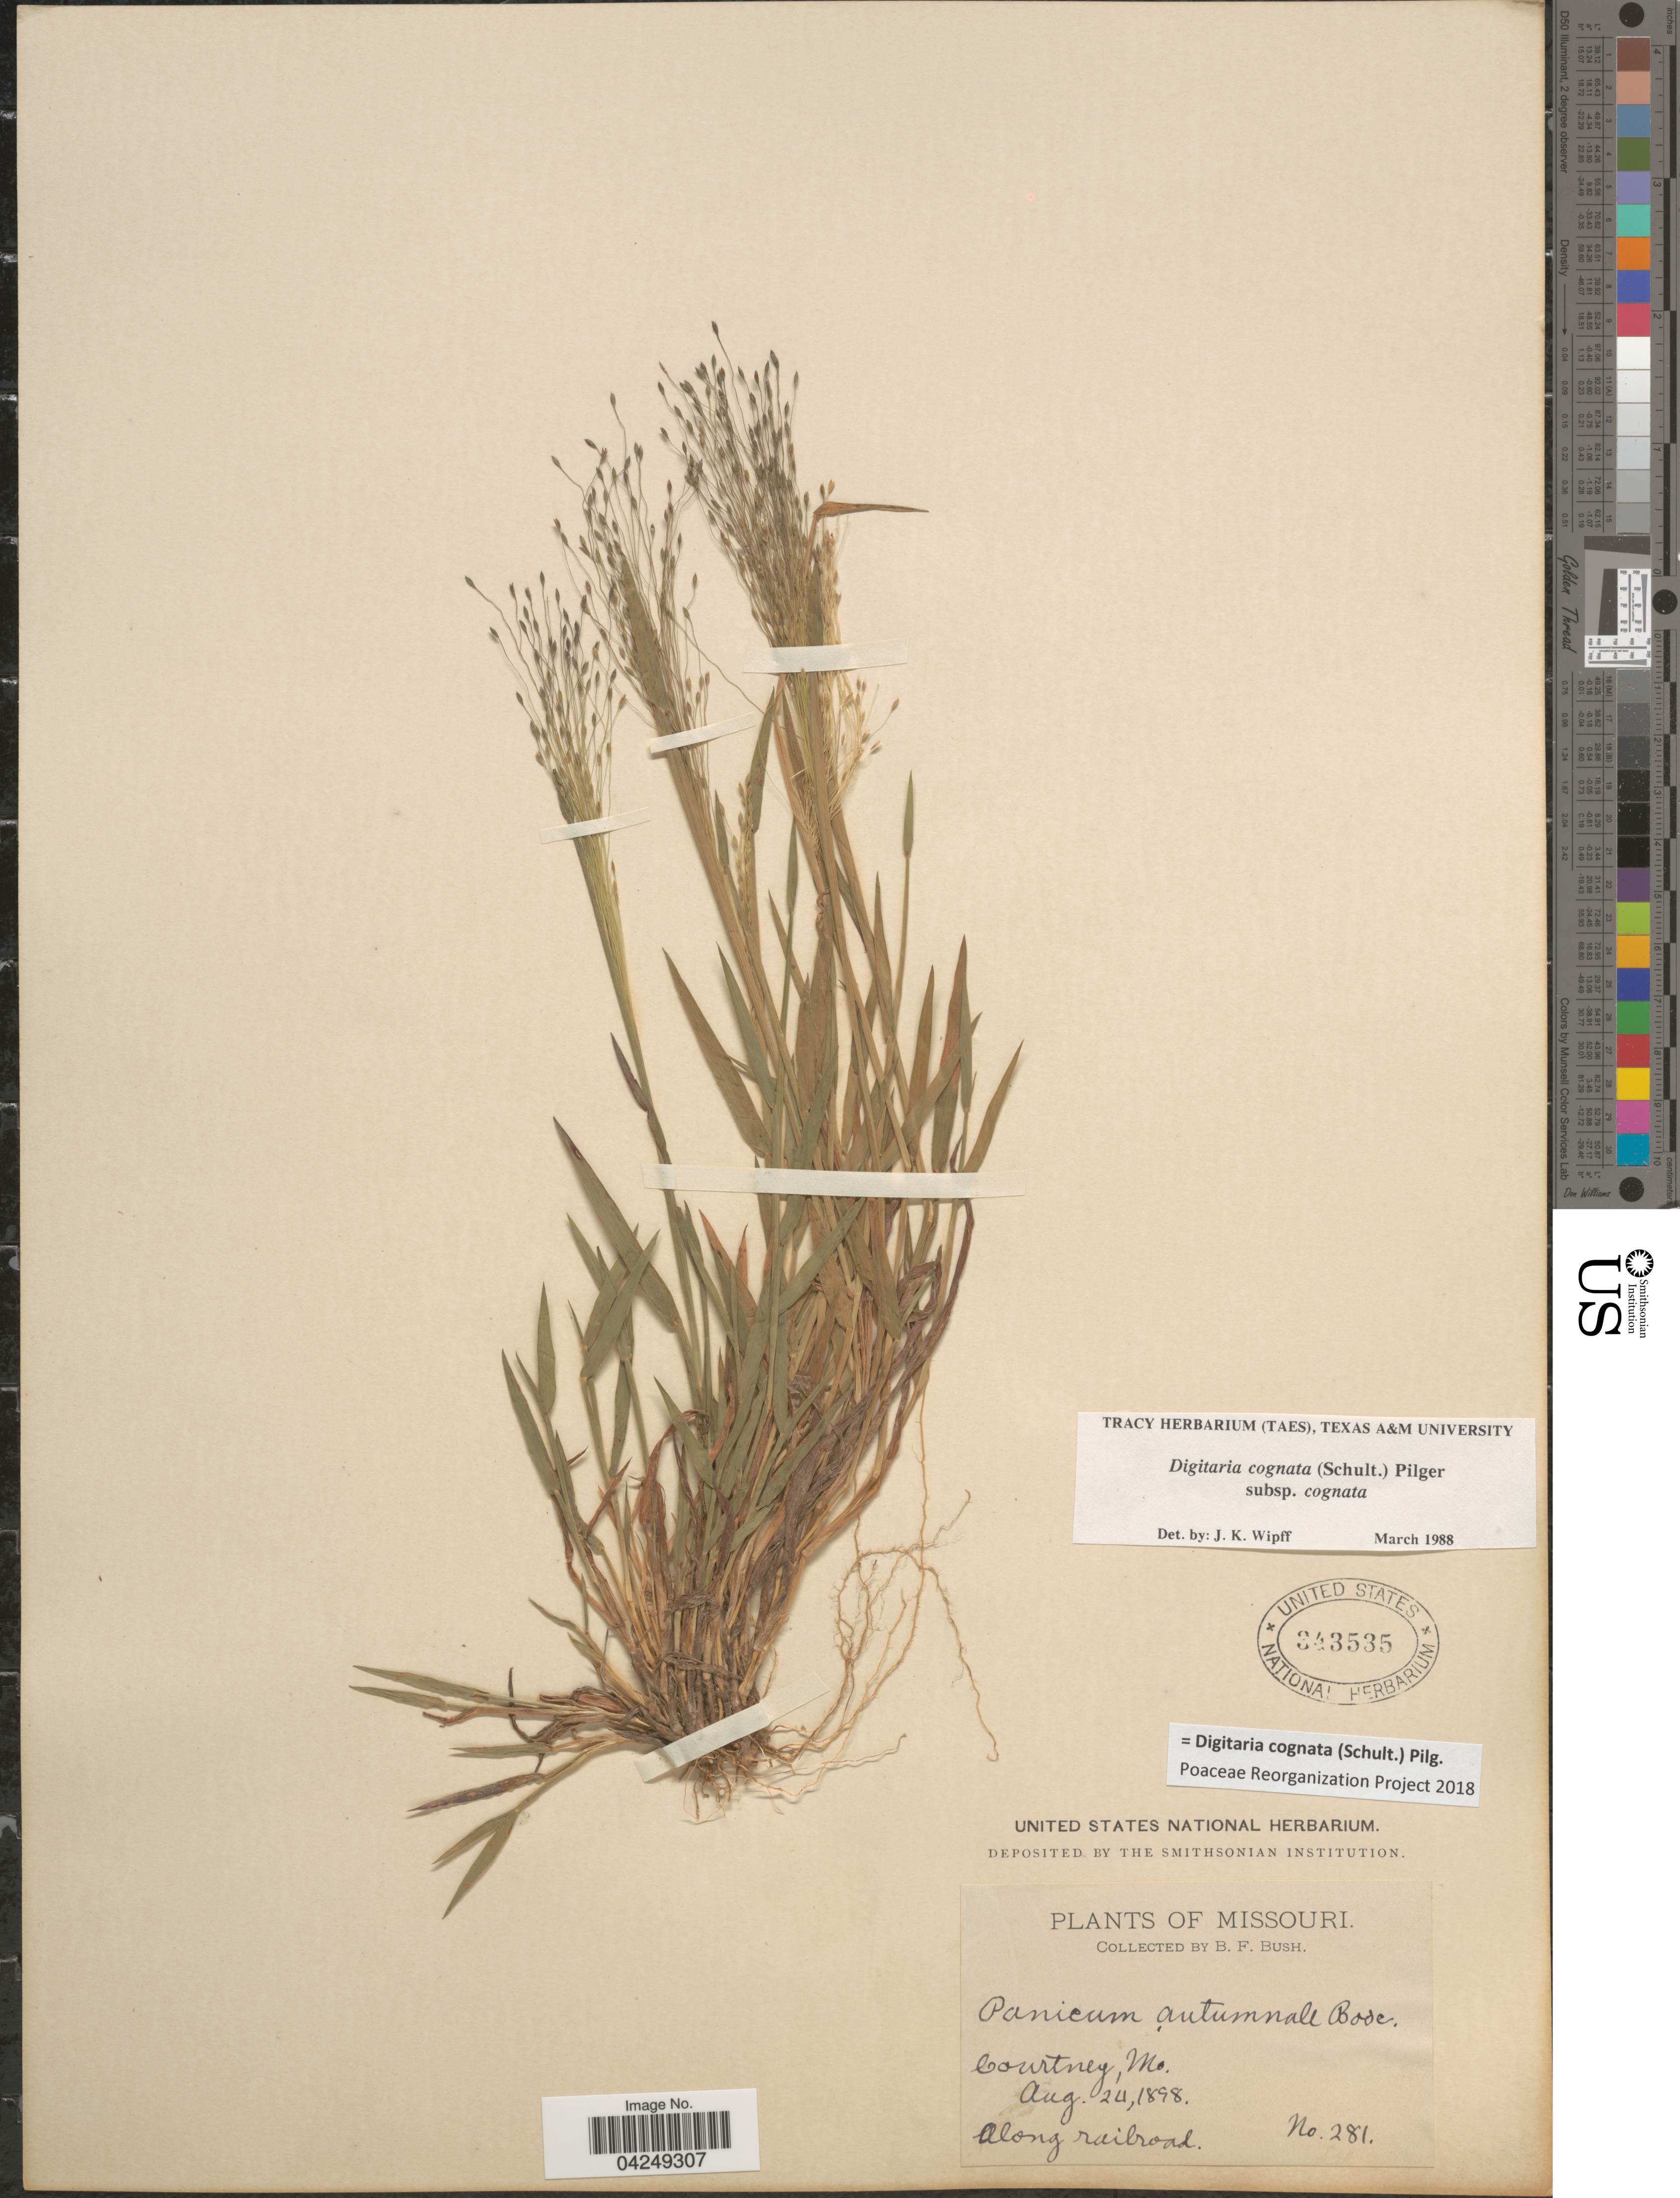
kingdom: Plantae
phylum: Tracheophyta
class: Liliopsida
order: Poales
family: Poaceae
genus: Digitaria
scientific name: Digitaria cognata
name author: (Scult.) Pilg.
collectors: B. F. Bush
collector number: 281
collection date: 1898-08-24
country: United States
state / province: Missouri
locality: Courtney. Along railroad.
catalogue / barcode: US 343535